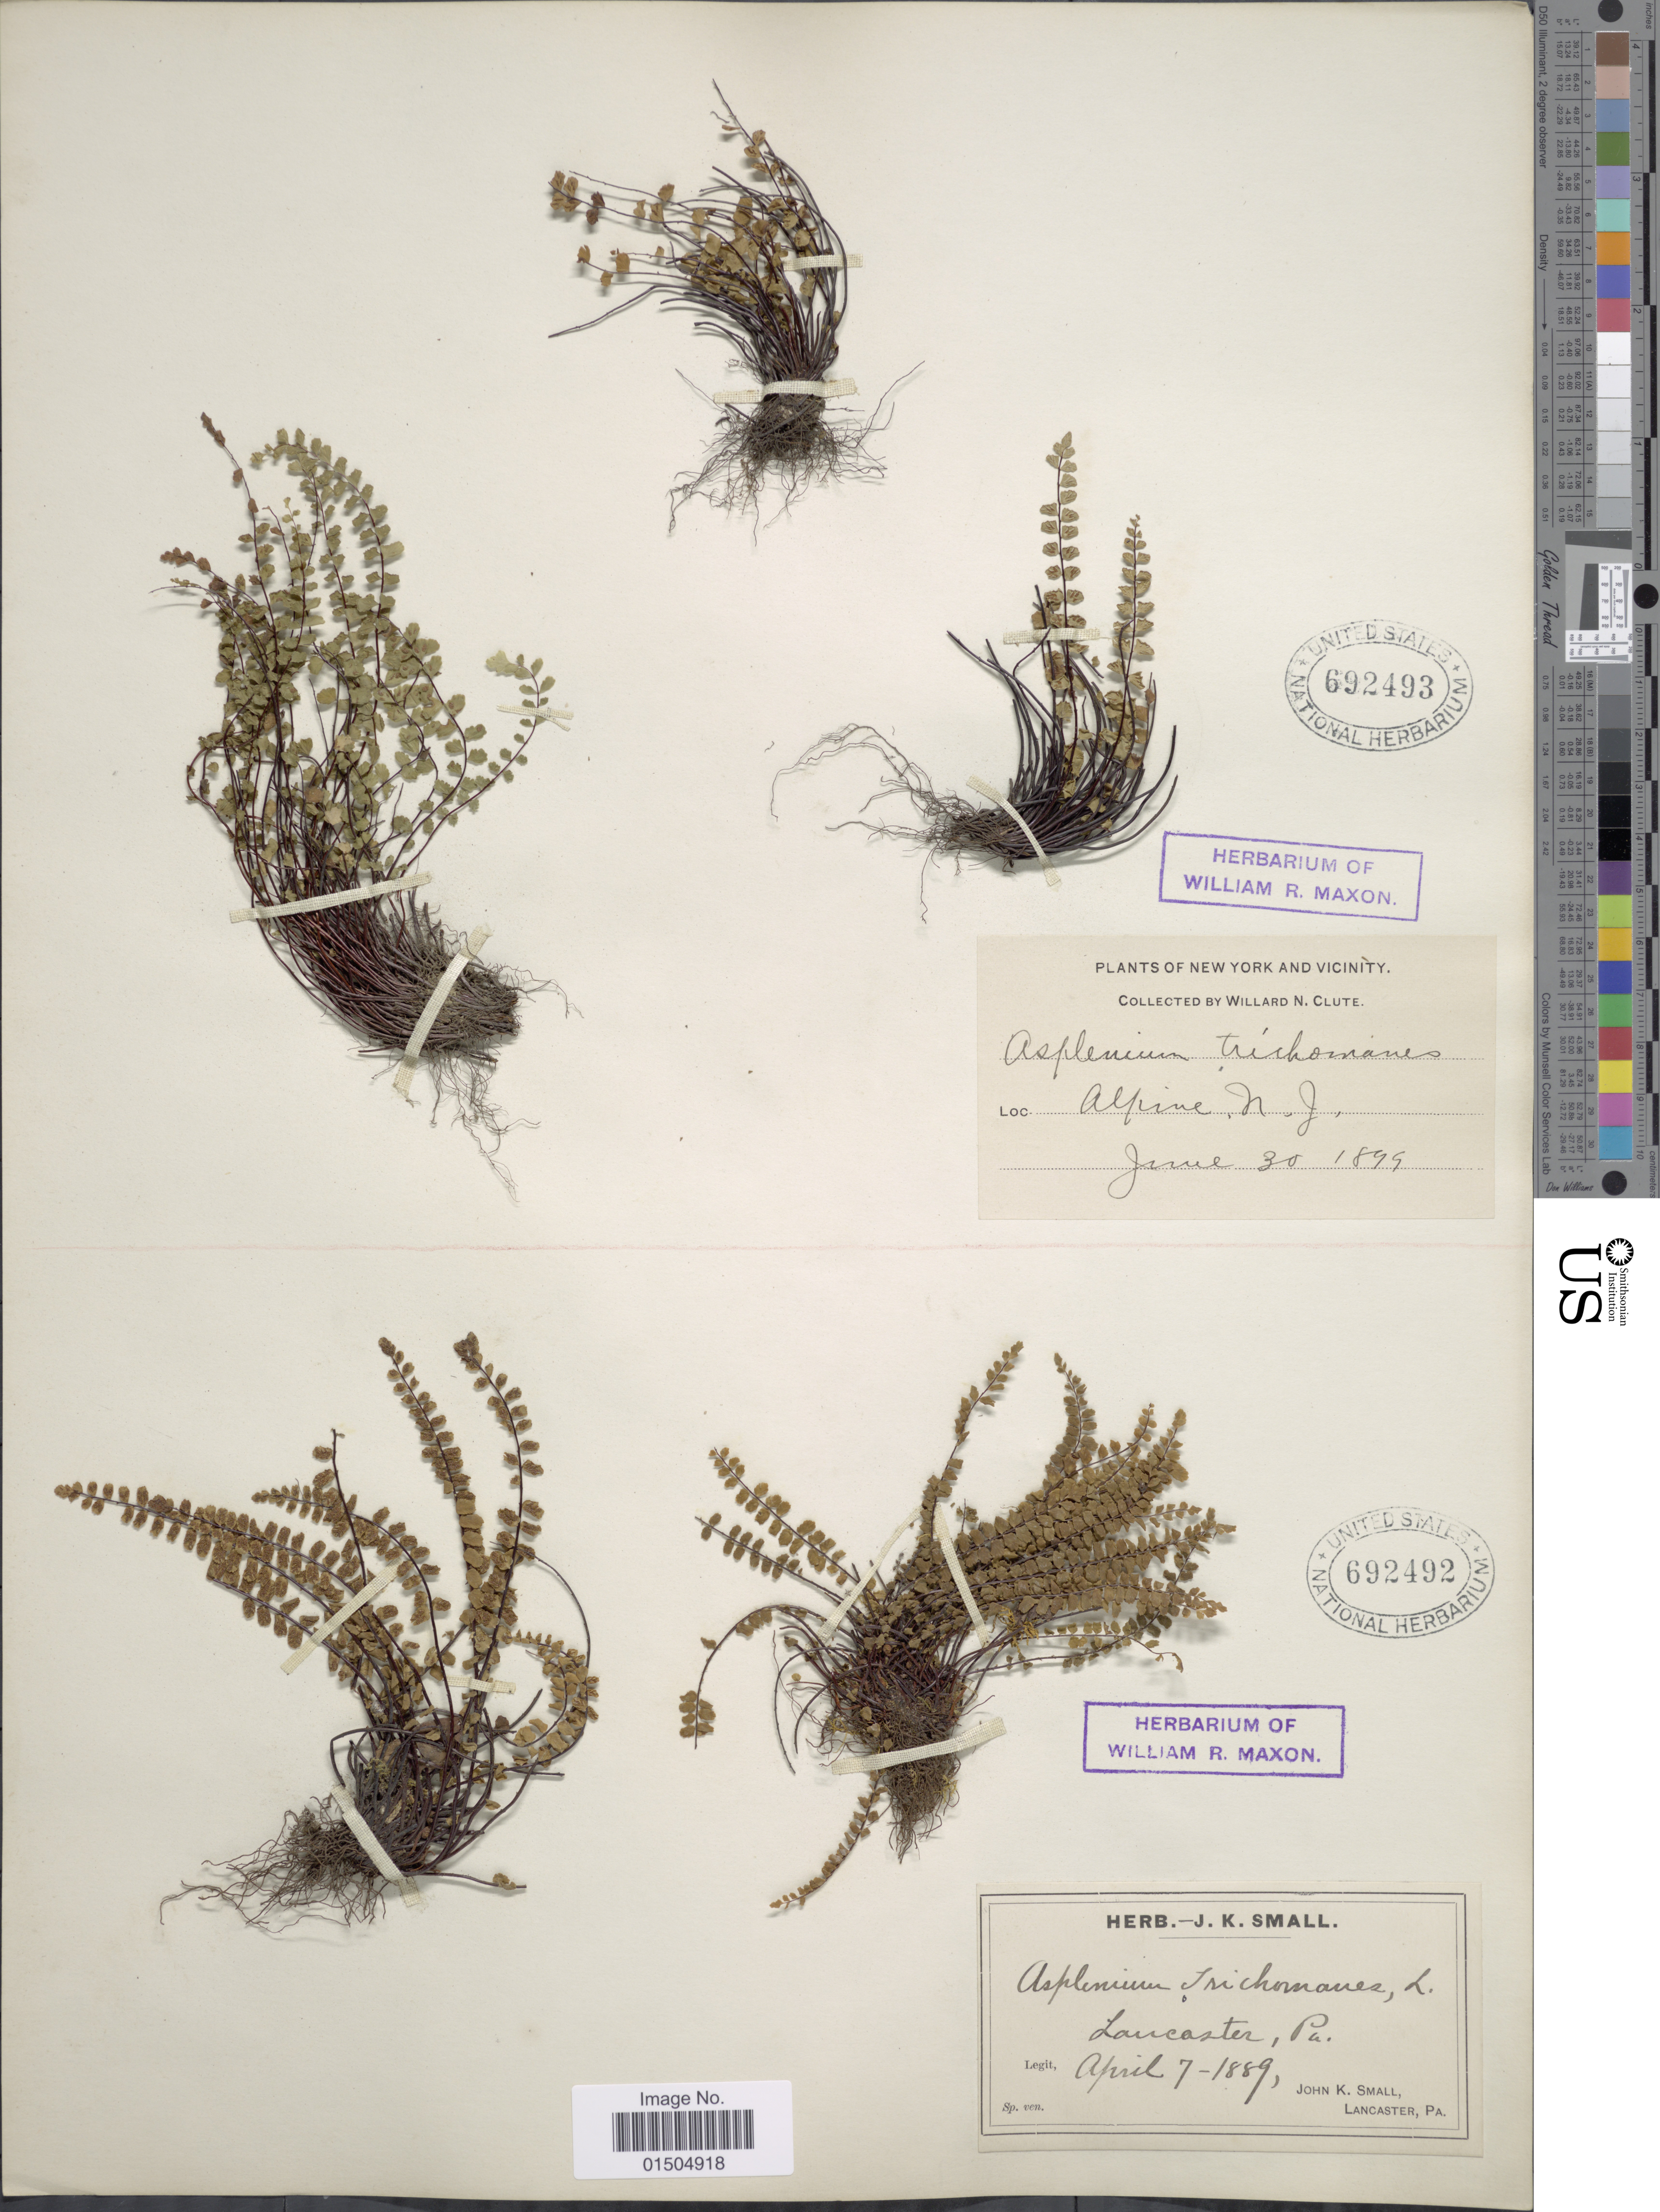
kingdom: Plantae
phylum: Tracheophyta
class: Polypodiopsida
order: Polypodiales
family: Aspleniaceae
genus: Asplenium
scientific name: Asplenium trichomanes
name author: L.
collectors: J. K. Small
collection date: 1889-04-07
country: United States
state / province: Pennsylvania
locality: Lancaster.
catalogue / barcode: US 692492